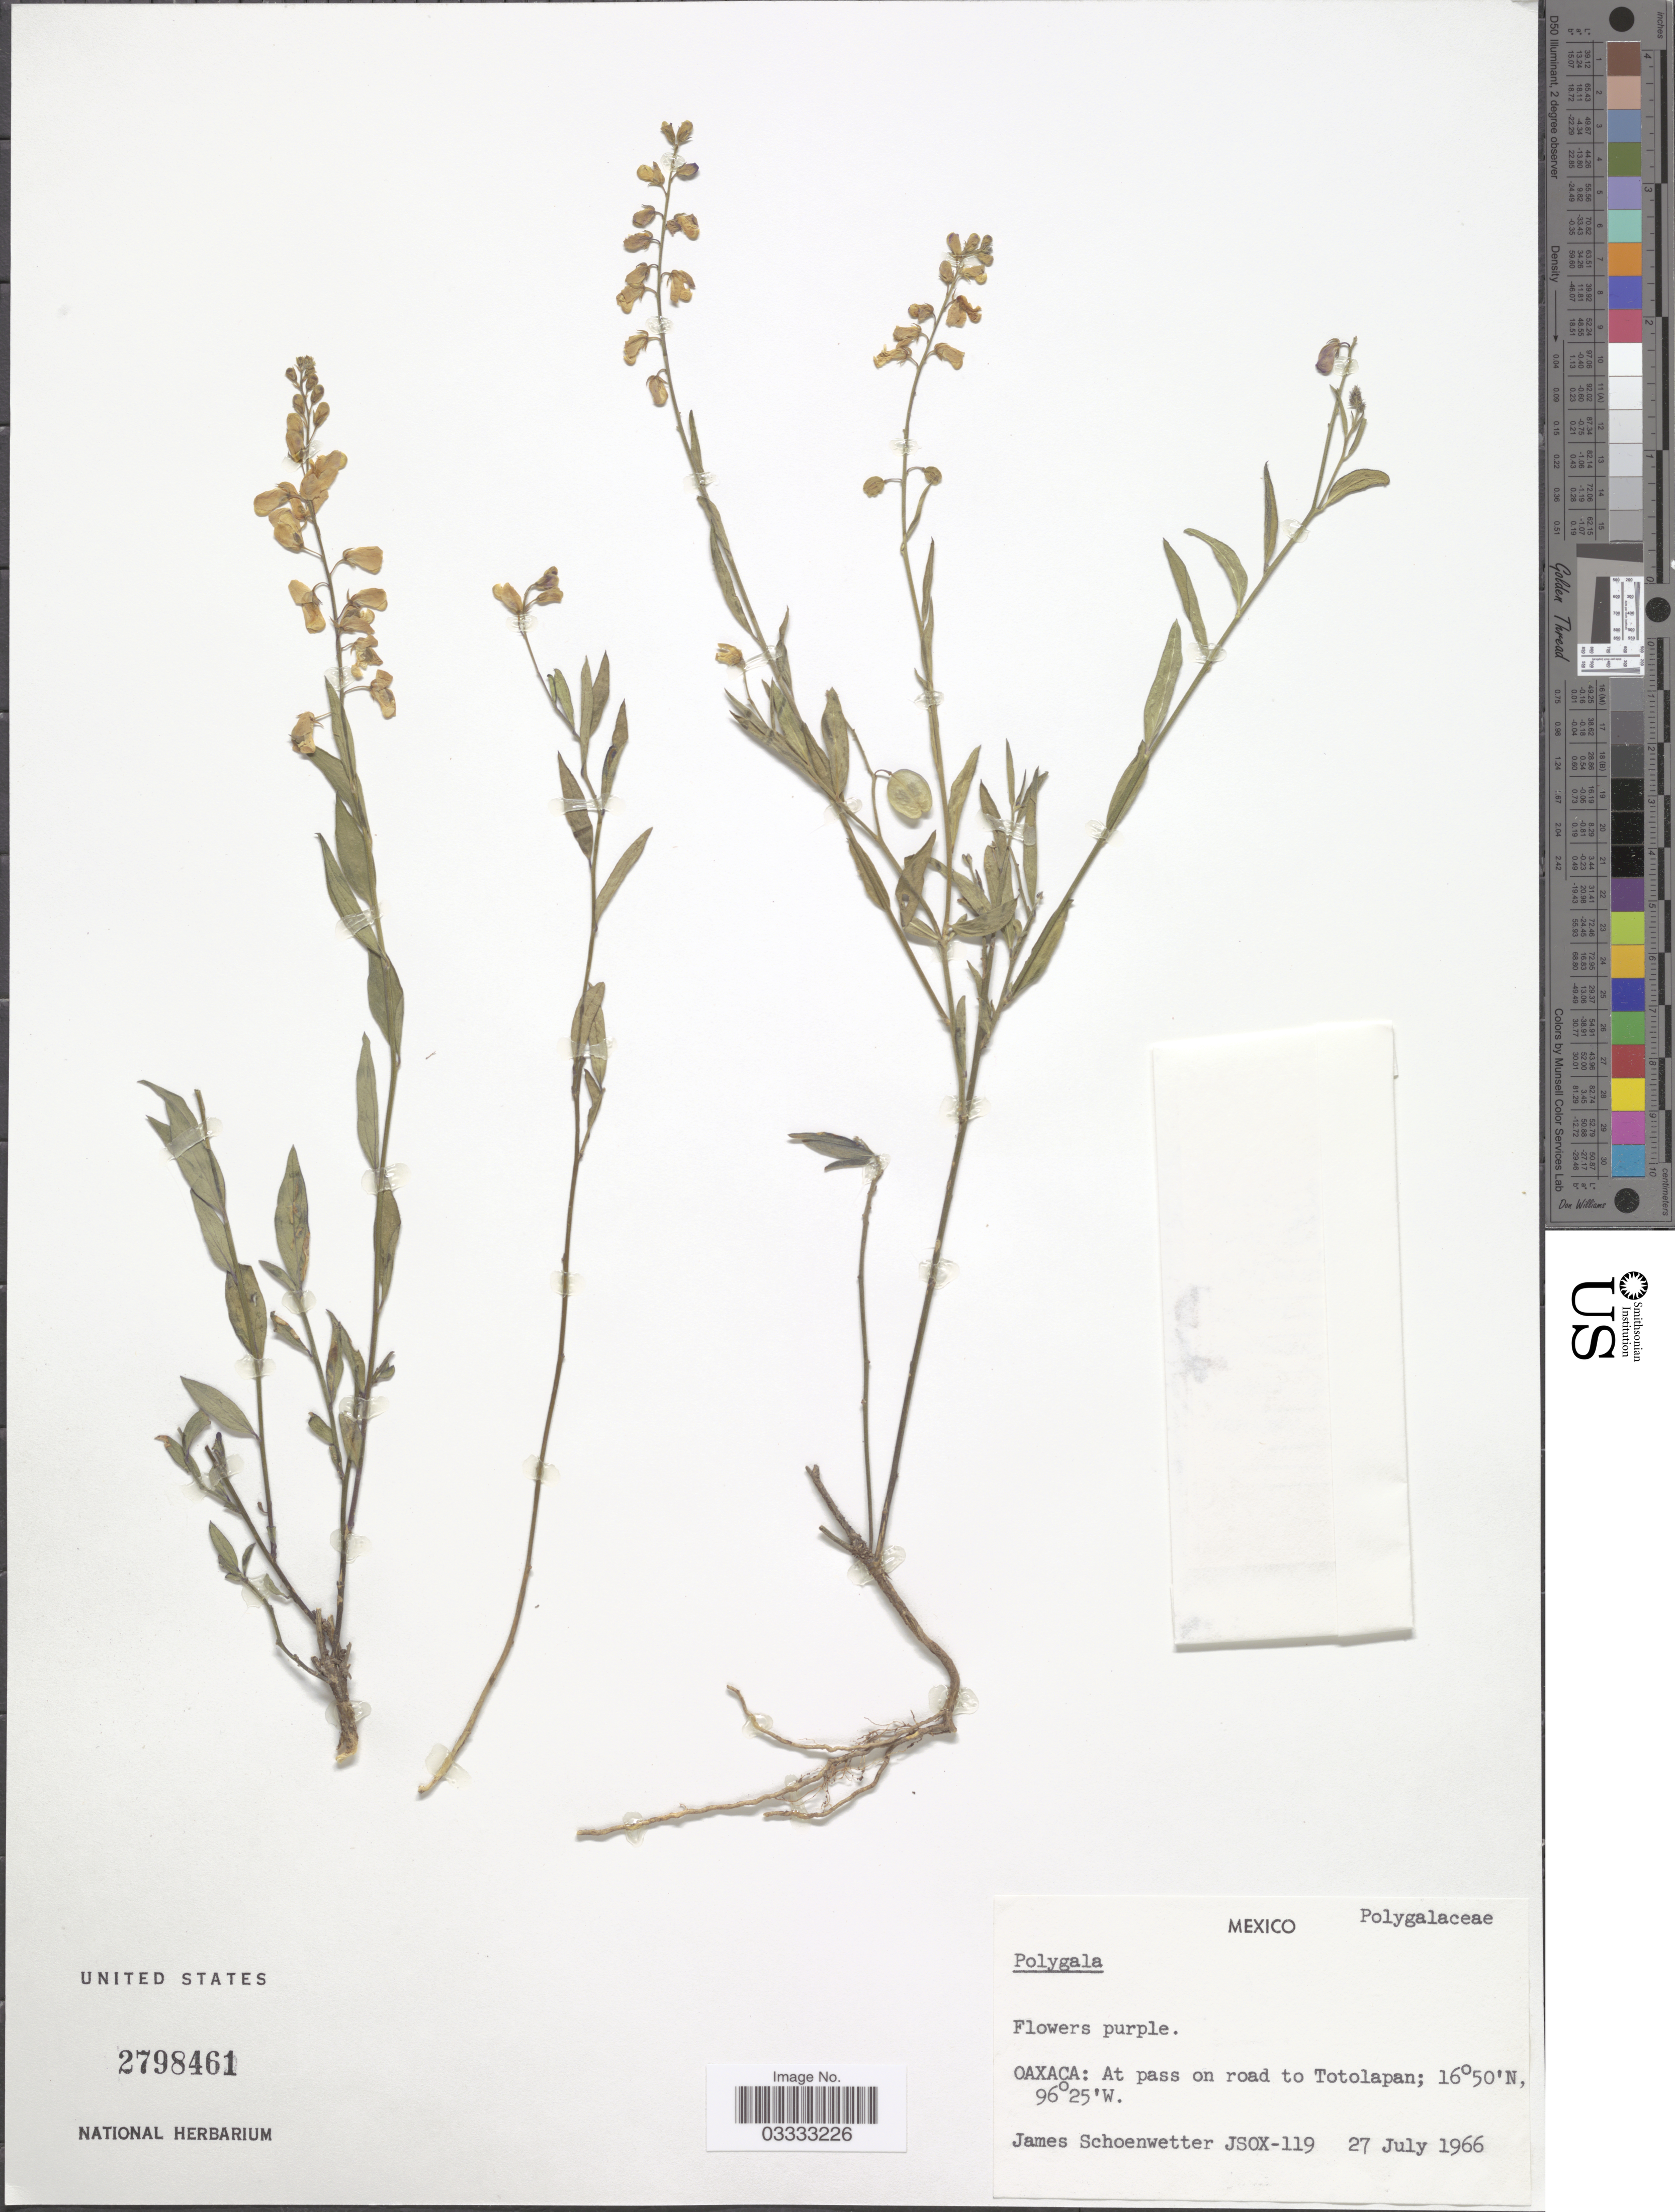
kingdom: Plantae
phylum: Tracheophyta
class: Magnoliopsida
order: Fabales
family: Polygalaceae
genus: Polygala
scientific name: Polygala sp.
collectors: J. Schoenwetter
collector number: JSOX-119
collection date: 1966-07-27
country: Mexico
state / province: Oaxaca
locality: At pass on road to Totolapan.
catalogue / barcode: US 2798461